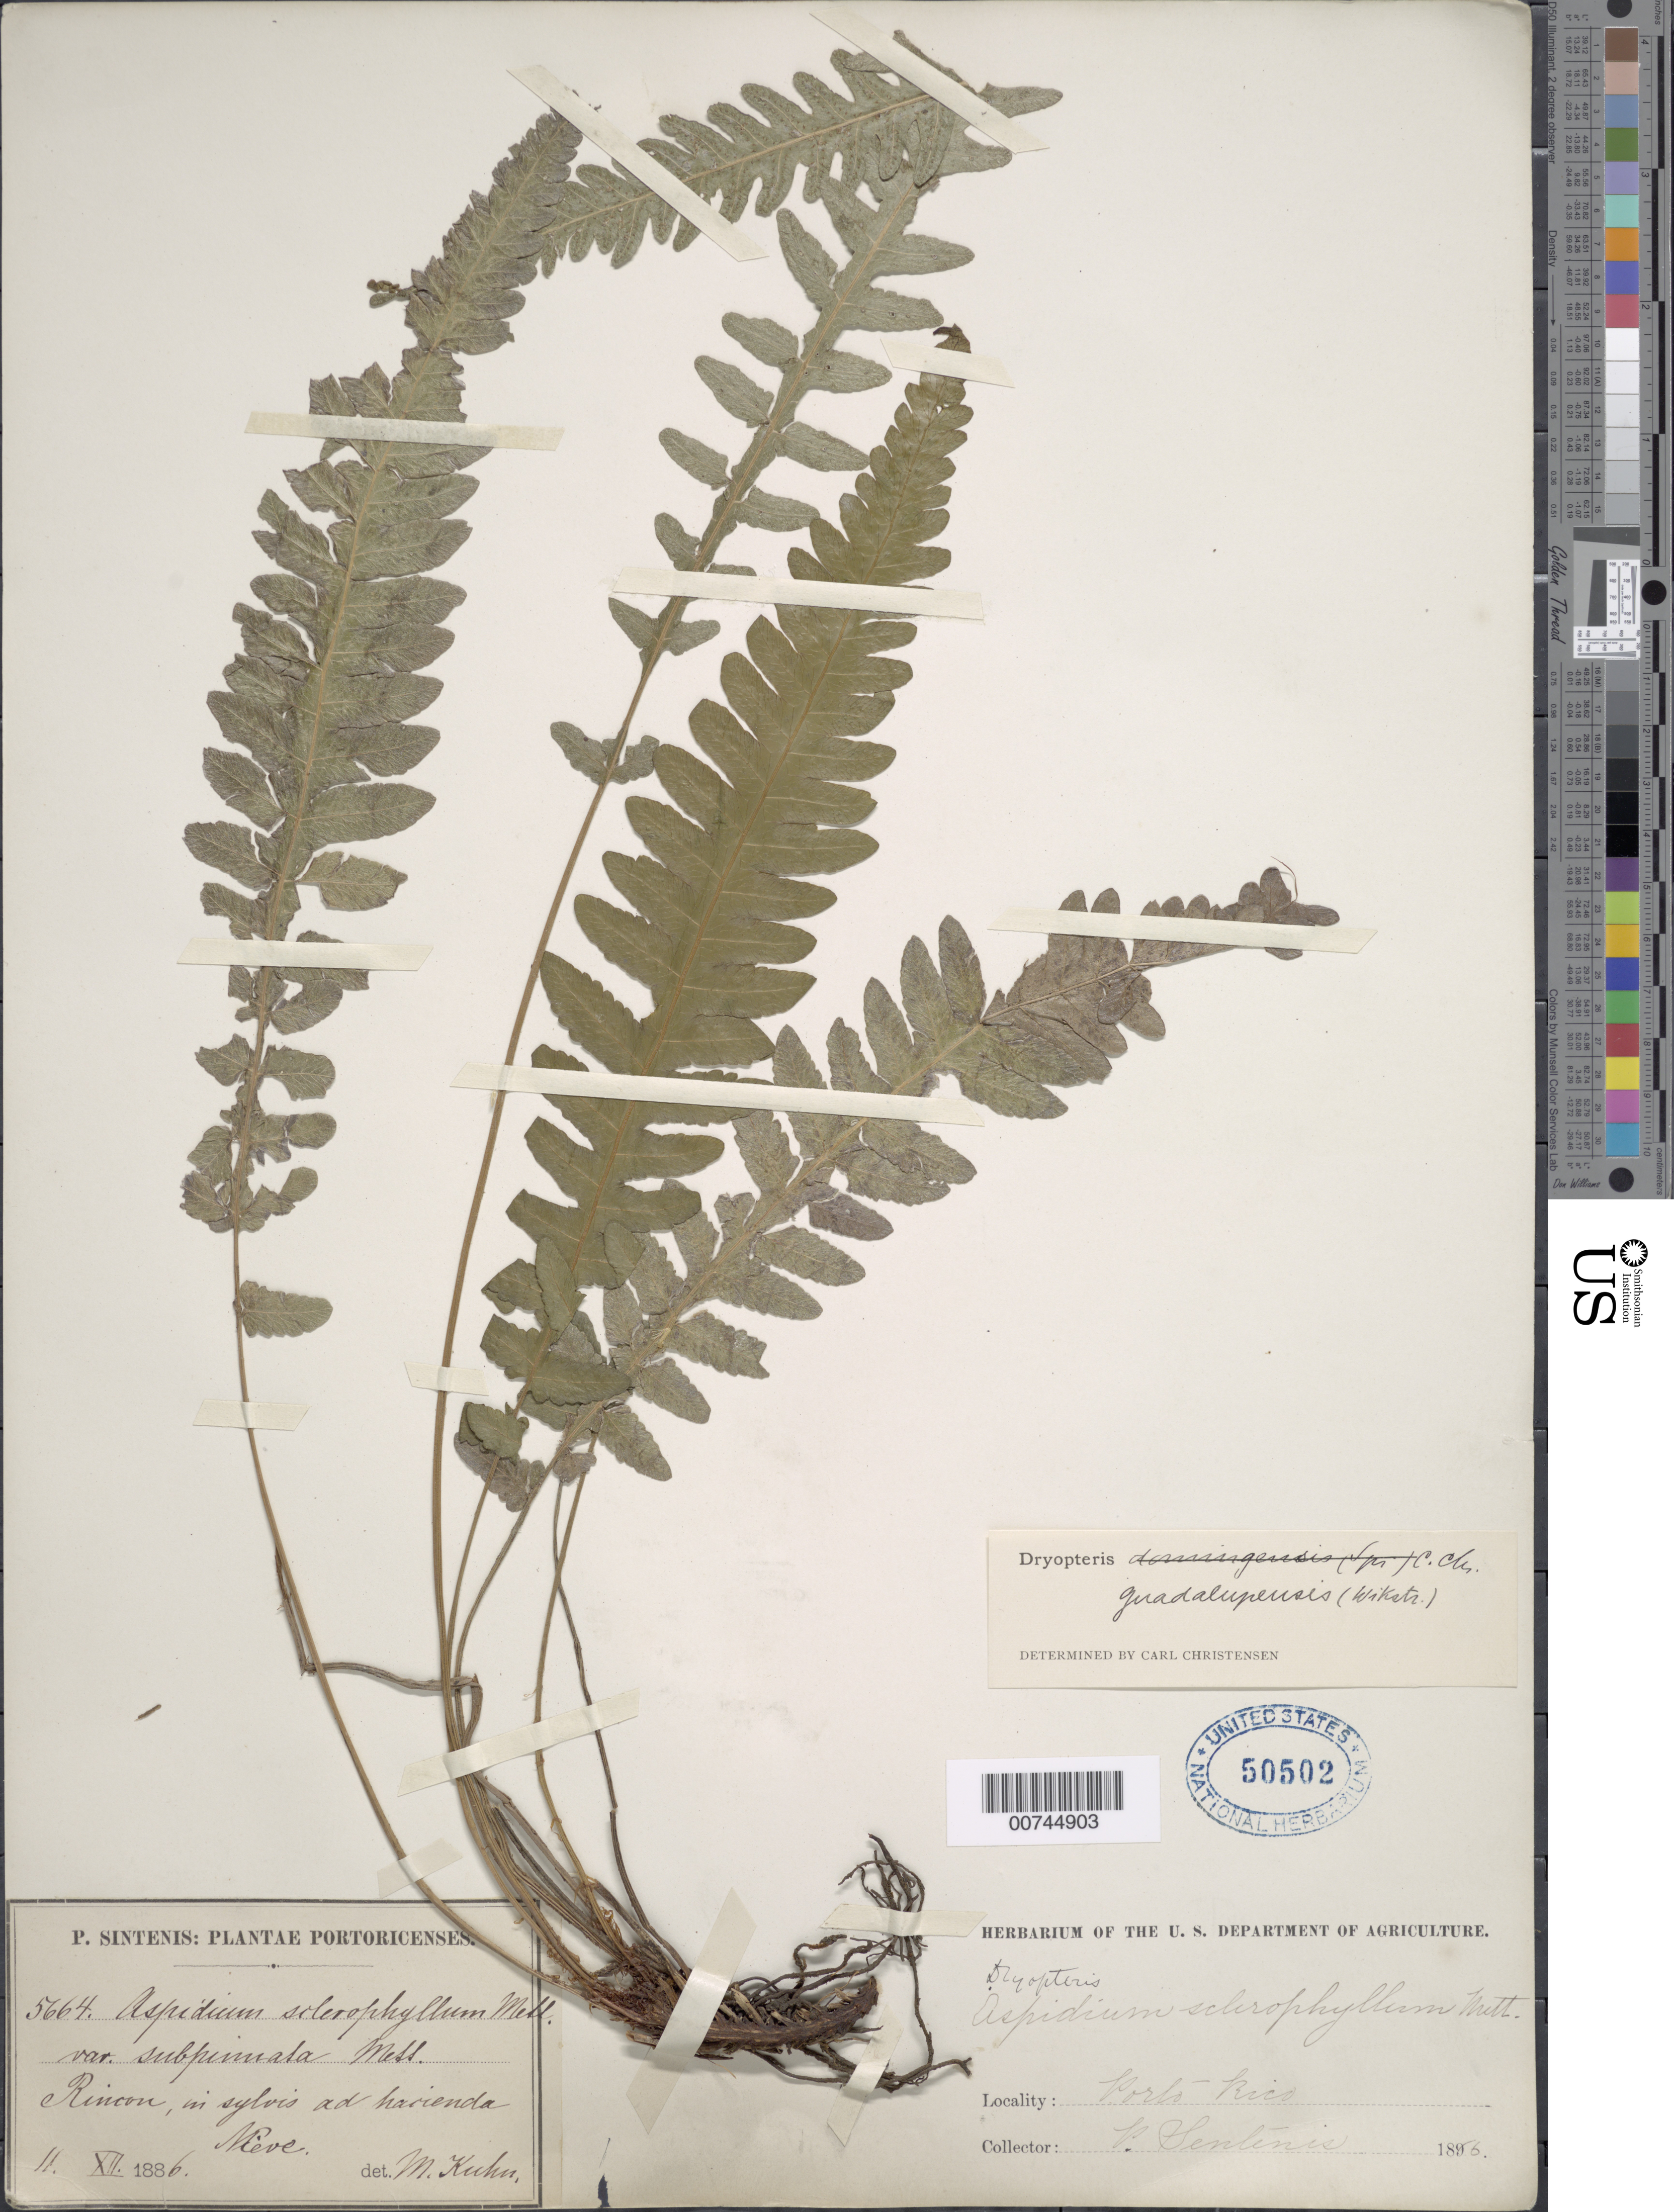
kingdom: Plantae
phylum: Tracheophyta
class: Polypodiopsida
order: Polypodiales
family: Thelypteridaceae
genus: Goniopteris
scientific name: Goniopteris guadelupensis (Wikstr.) comb. nov., ined 2015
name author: (Wikstr.)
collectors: P. Sintenis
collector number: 5664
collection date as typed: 11 Dec 1886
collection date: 1886-12-11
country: Puerto Rico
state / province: Rincón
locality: Rincon, in sylvis ad hacienda Meve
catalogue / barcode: US 50502